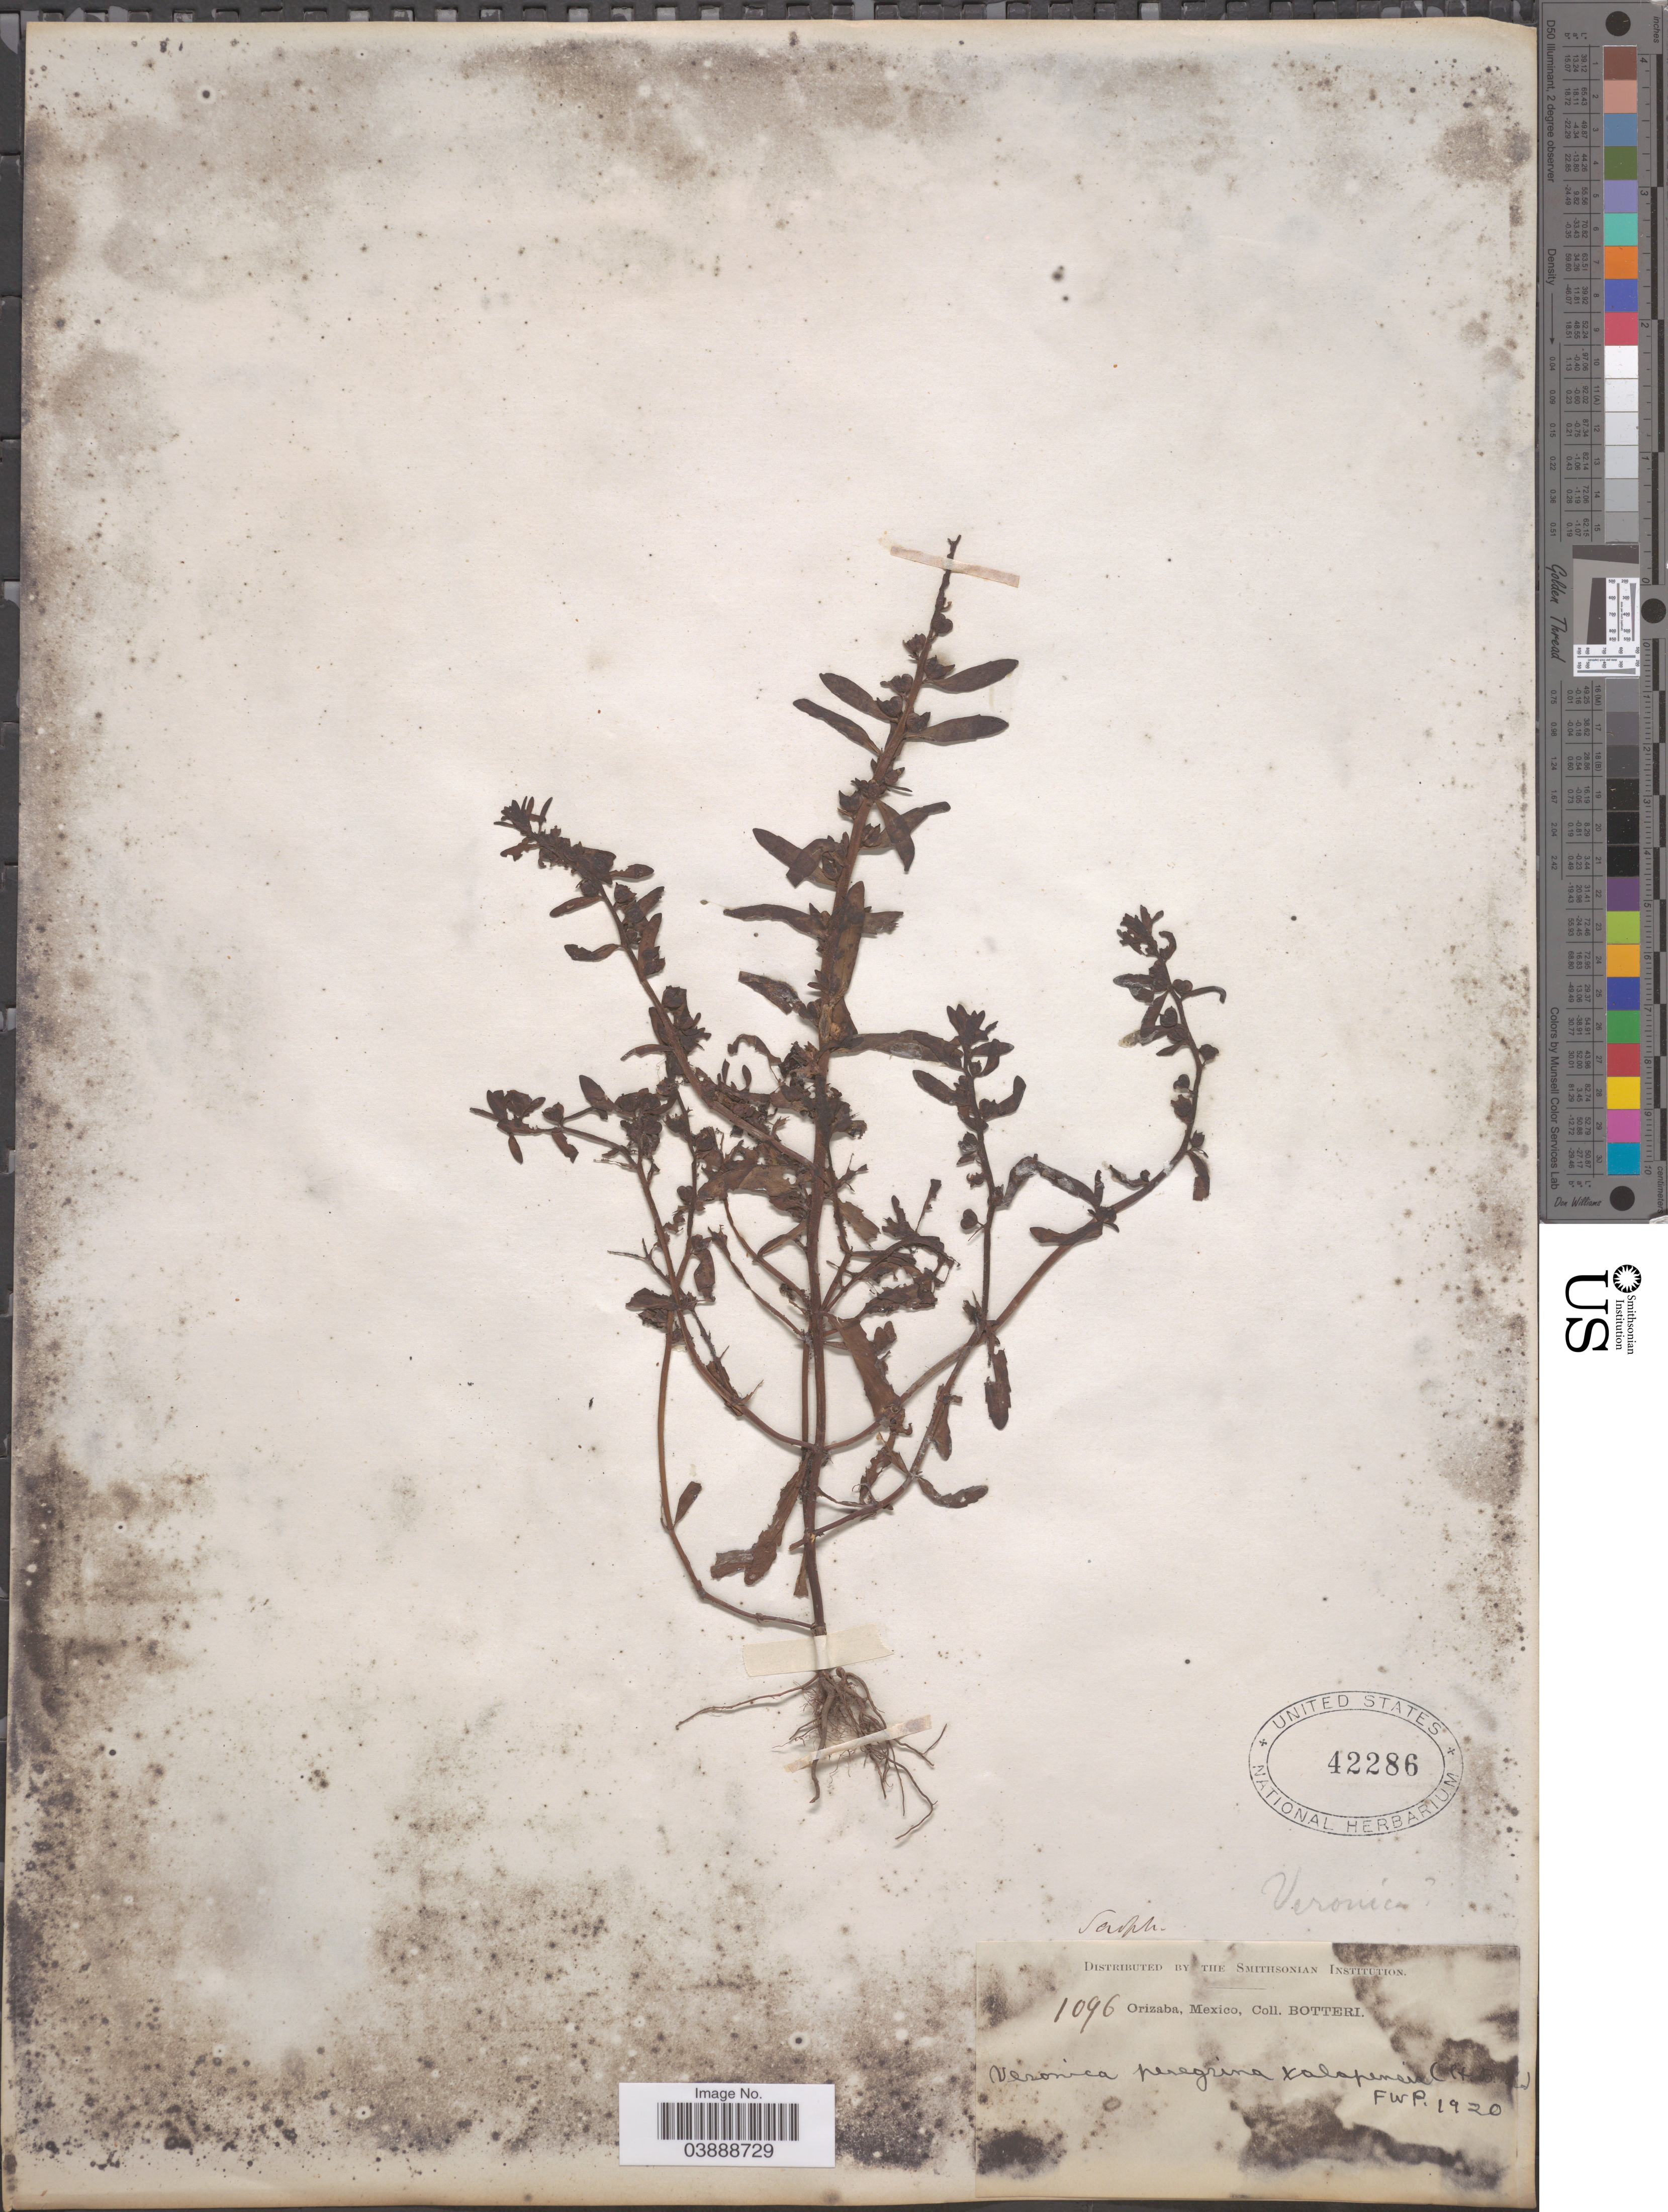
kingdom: Plantae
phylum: Tracheophyta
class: Magnoliopsida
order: Lamiales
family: Plantaginaceae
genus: Veronica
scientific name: Veronica peregrina subsp. xalapensis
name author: (Kunth) Pennell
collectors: -. Botteri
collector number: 1096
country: Mexico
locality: Orizaba.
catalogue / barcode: US 42286